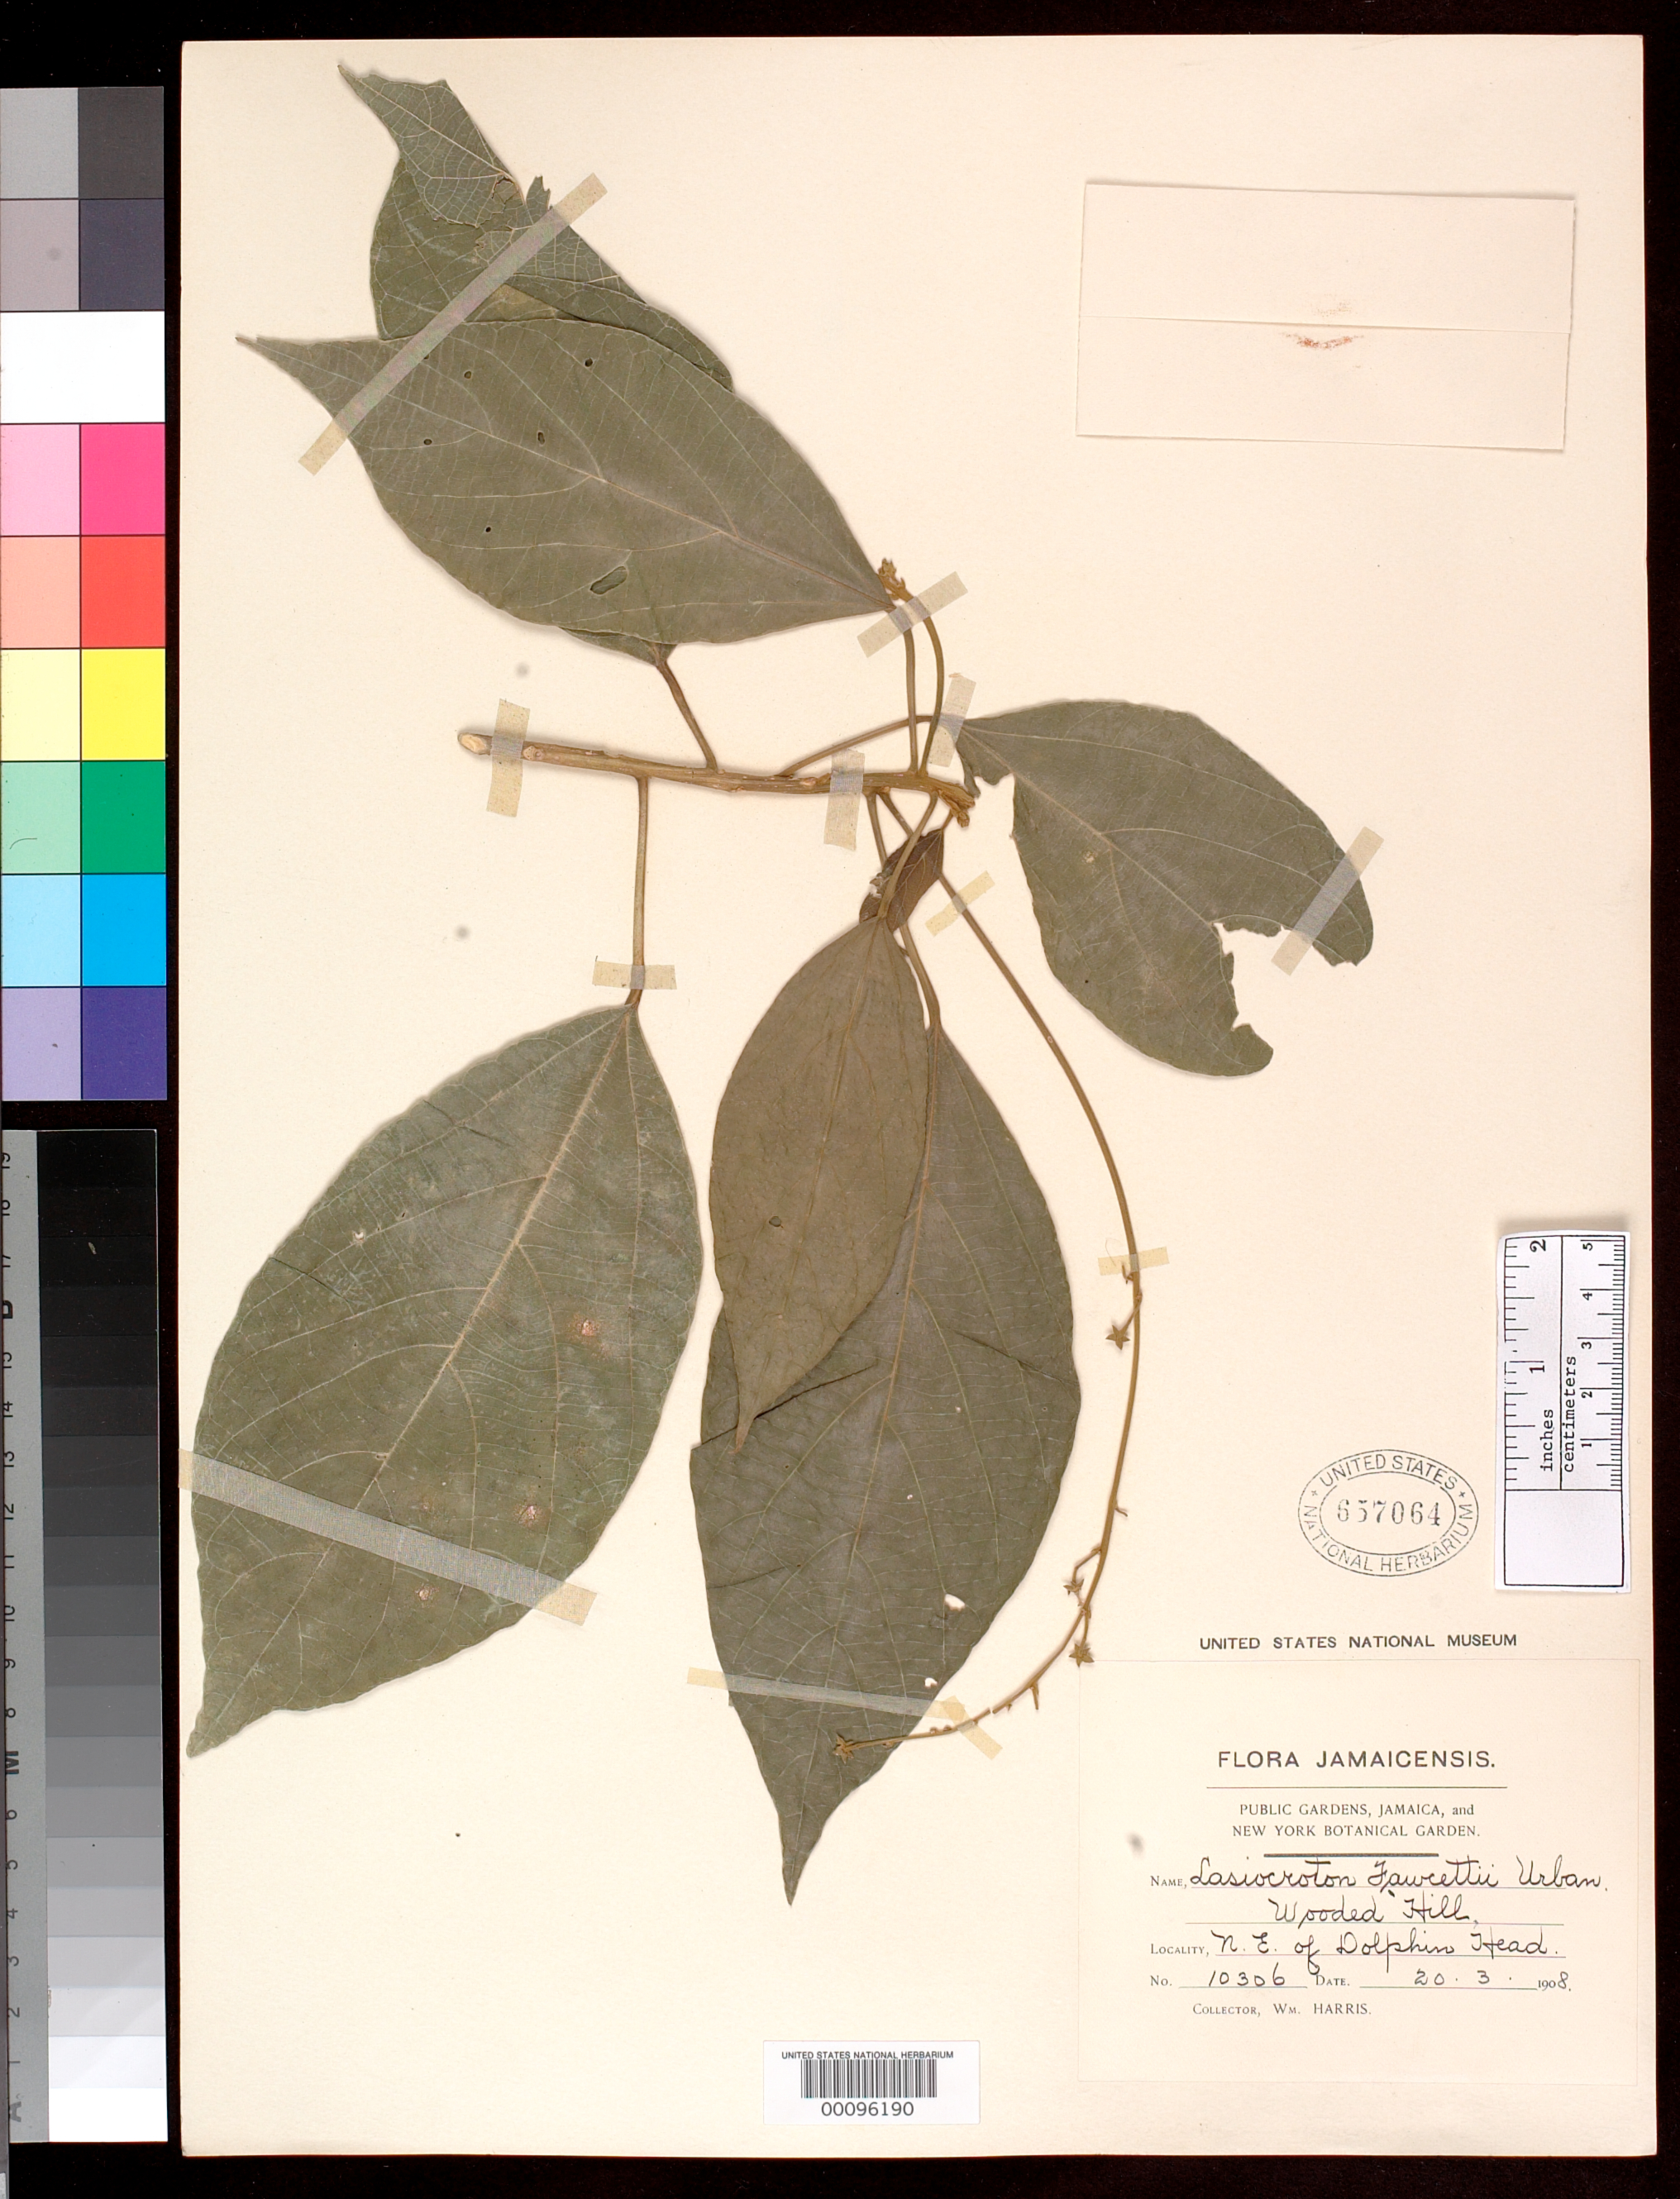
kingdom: Plantae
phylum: Tracheophyta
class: Magnoliopsida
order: Malpighiales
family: Euphorbiaceae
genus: Lasiocroton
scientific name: Lasiocroton fawcettii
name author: Urb.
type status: Isotype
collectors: W. H. Harris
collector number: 10283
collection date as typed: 18 Mar 1908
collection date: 1908-03-18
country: Jamaica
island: Greater Antilles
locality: Dolphin Head Mt.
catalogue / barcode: US 657064